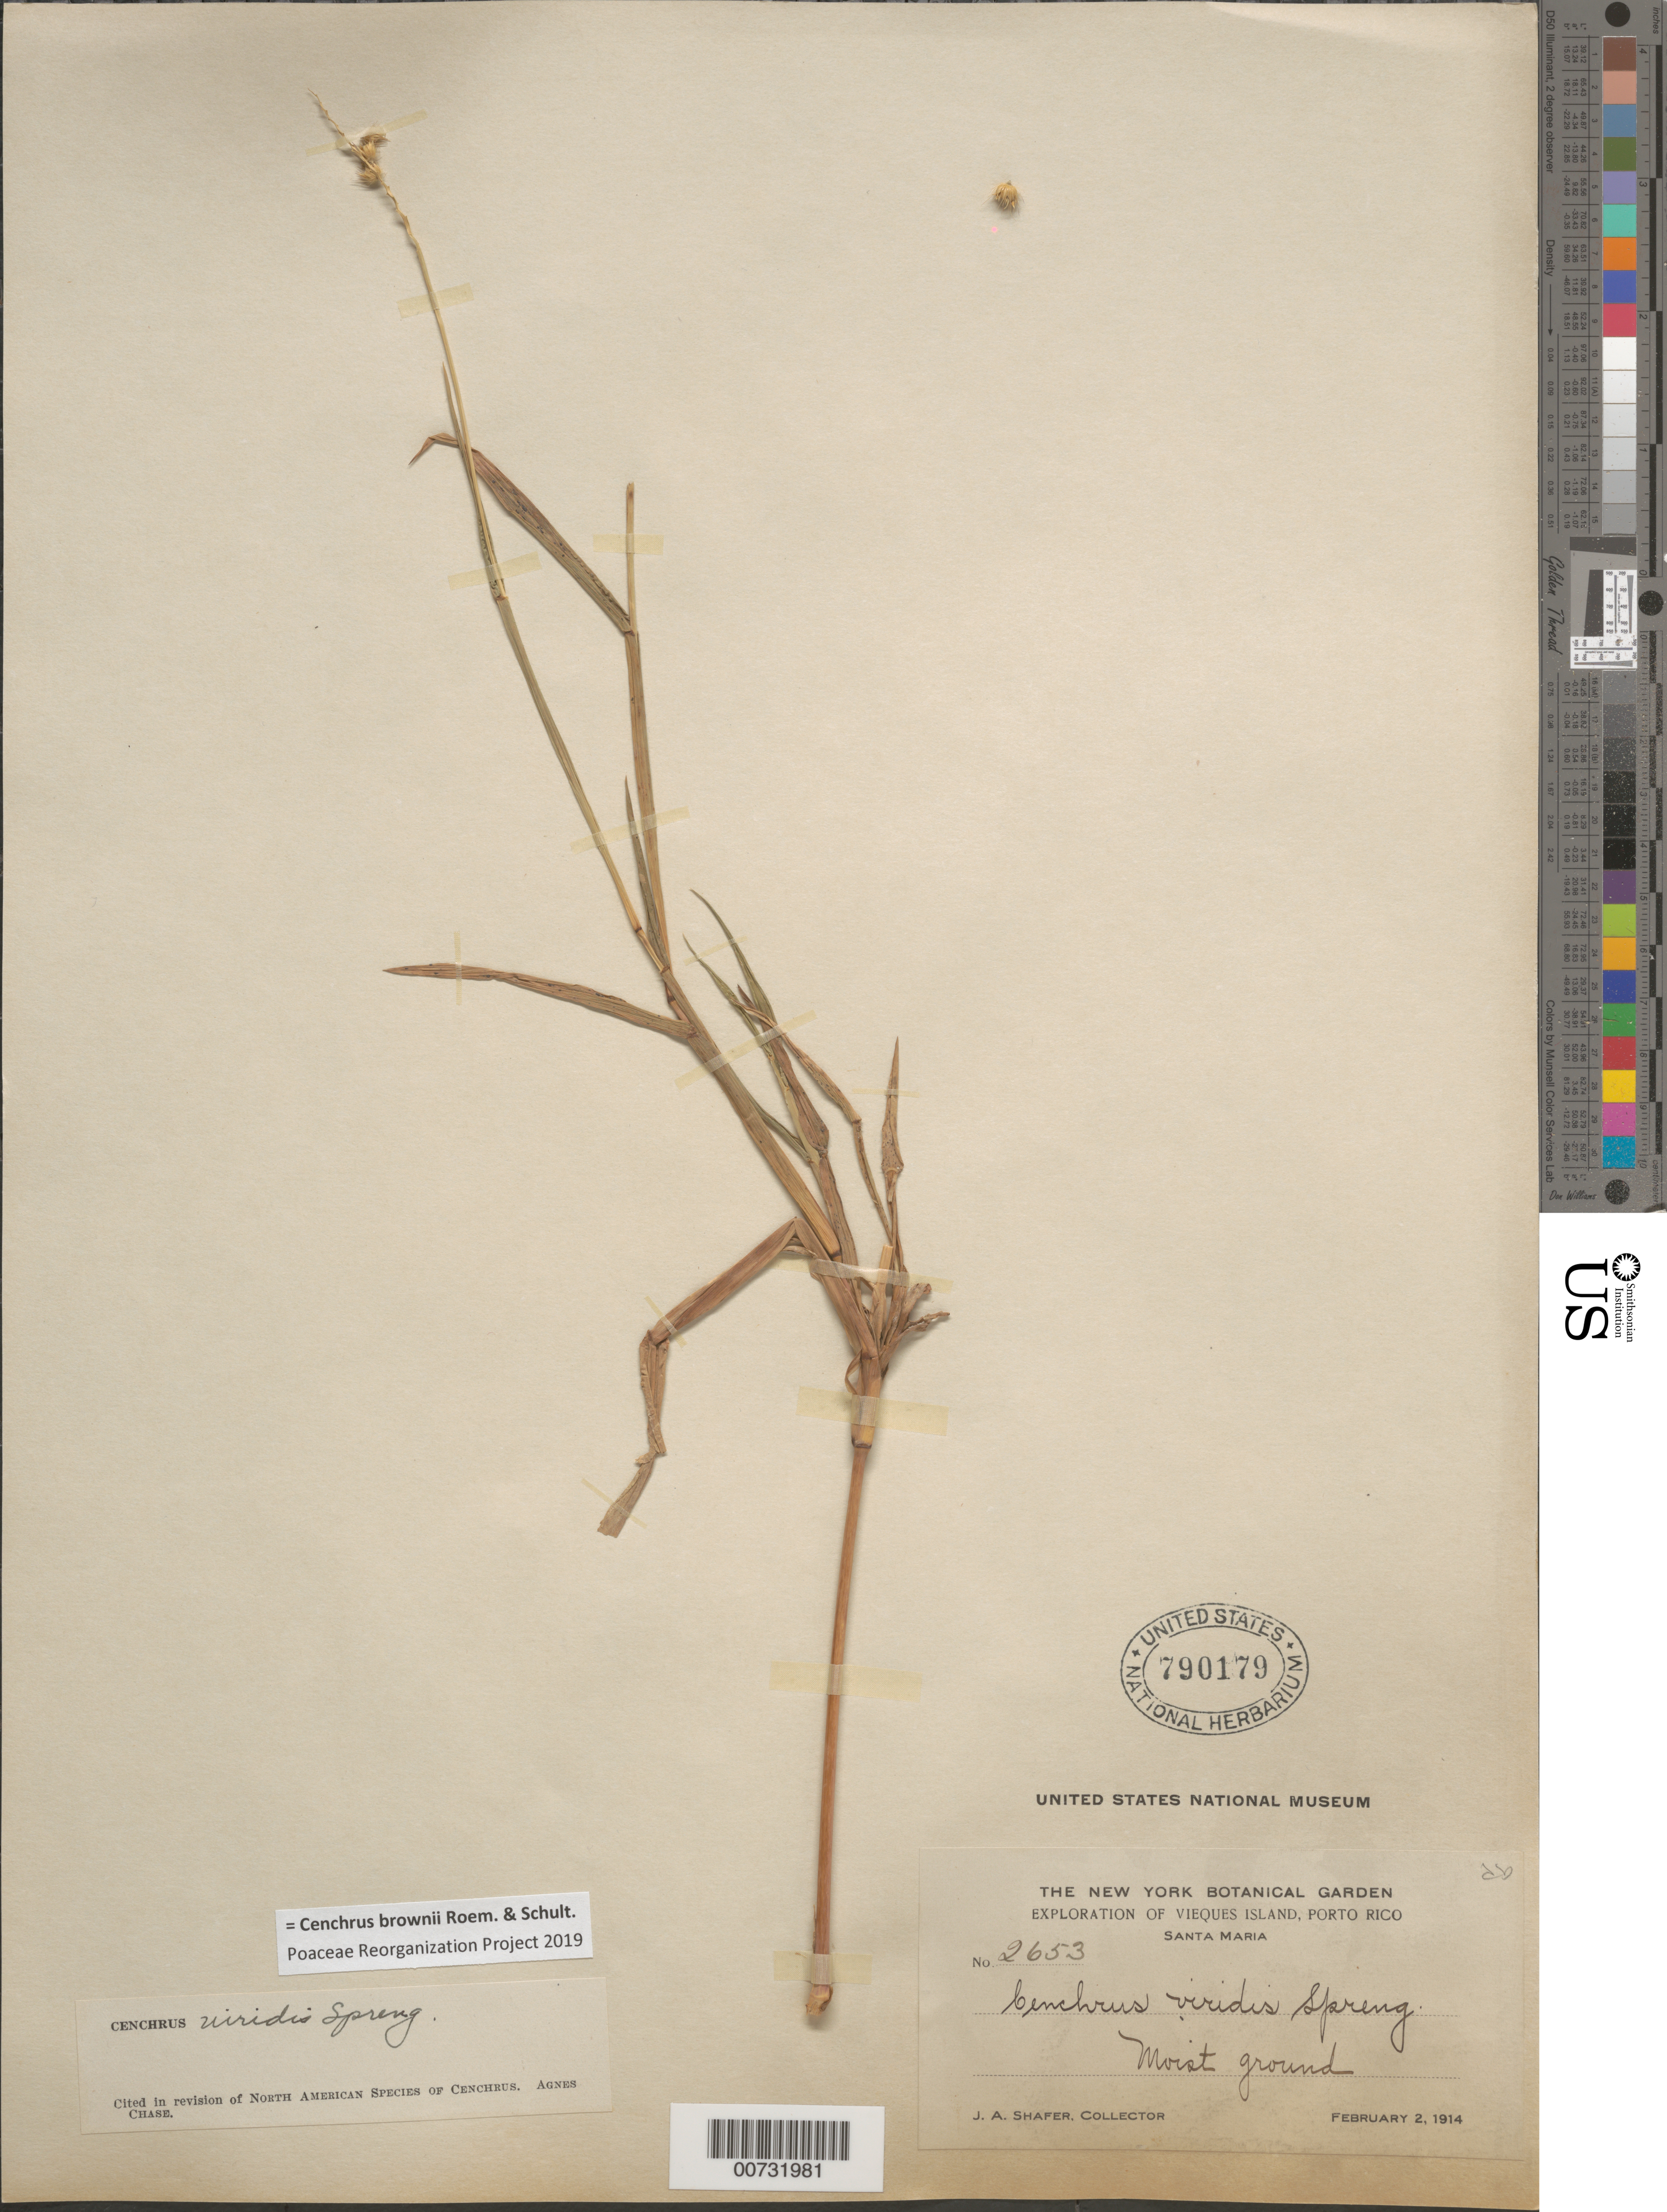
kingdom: Plantae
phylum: Tracheophyta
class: Liliopsida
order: Poales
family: Poaceae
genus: Cenchrus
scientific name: Cenchrus brownii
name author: Roem. & Schult.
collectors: J. A. Shafer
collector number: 2653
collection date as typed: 02 Feb 1914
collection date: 1914-02-02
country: Puerto Rico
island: Vieques I.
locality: Santa Maria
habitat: Moist ground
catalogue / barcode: US 790179